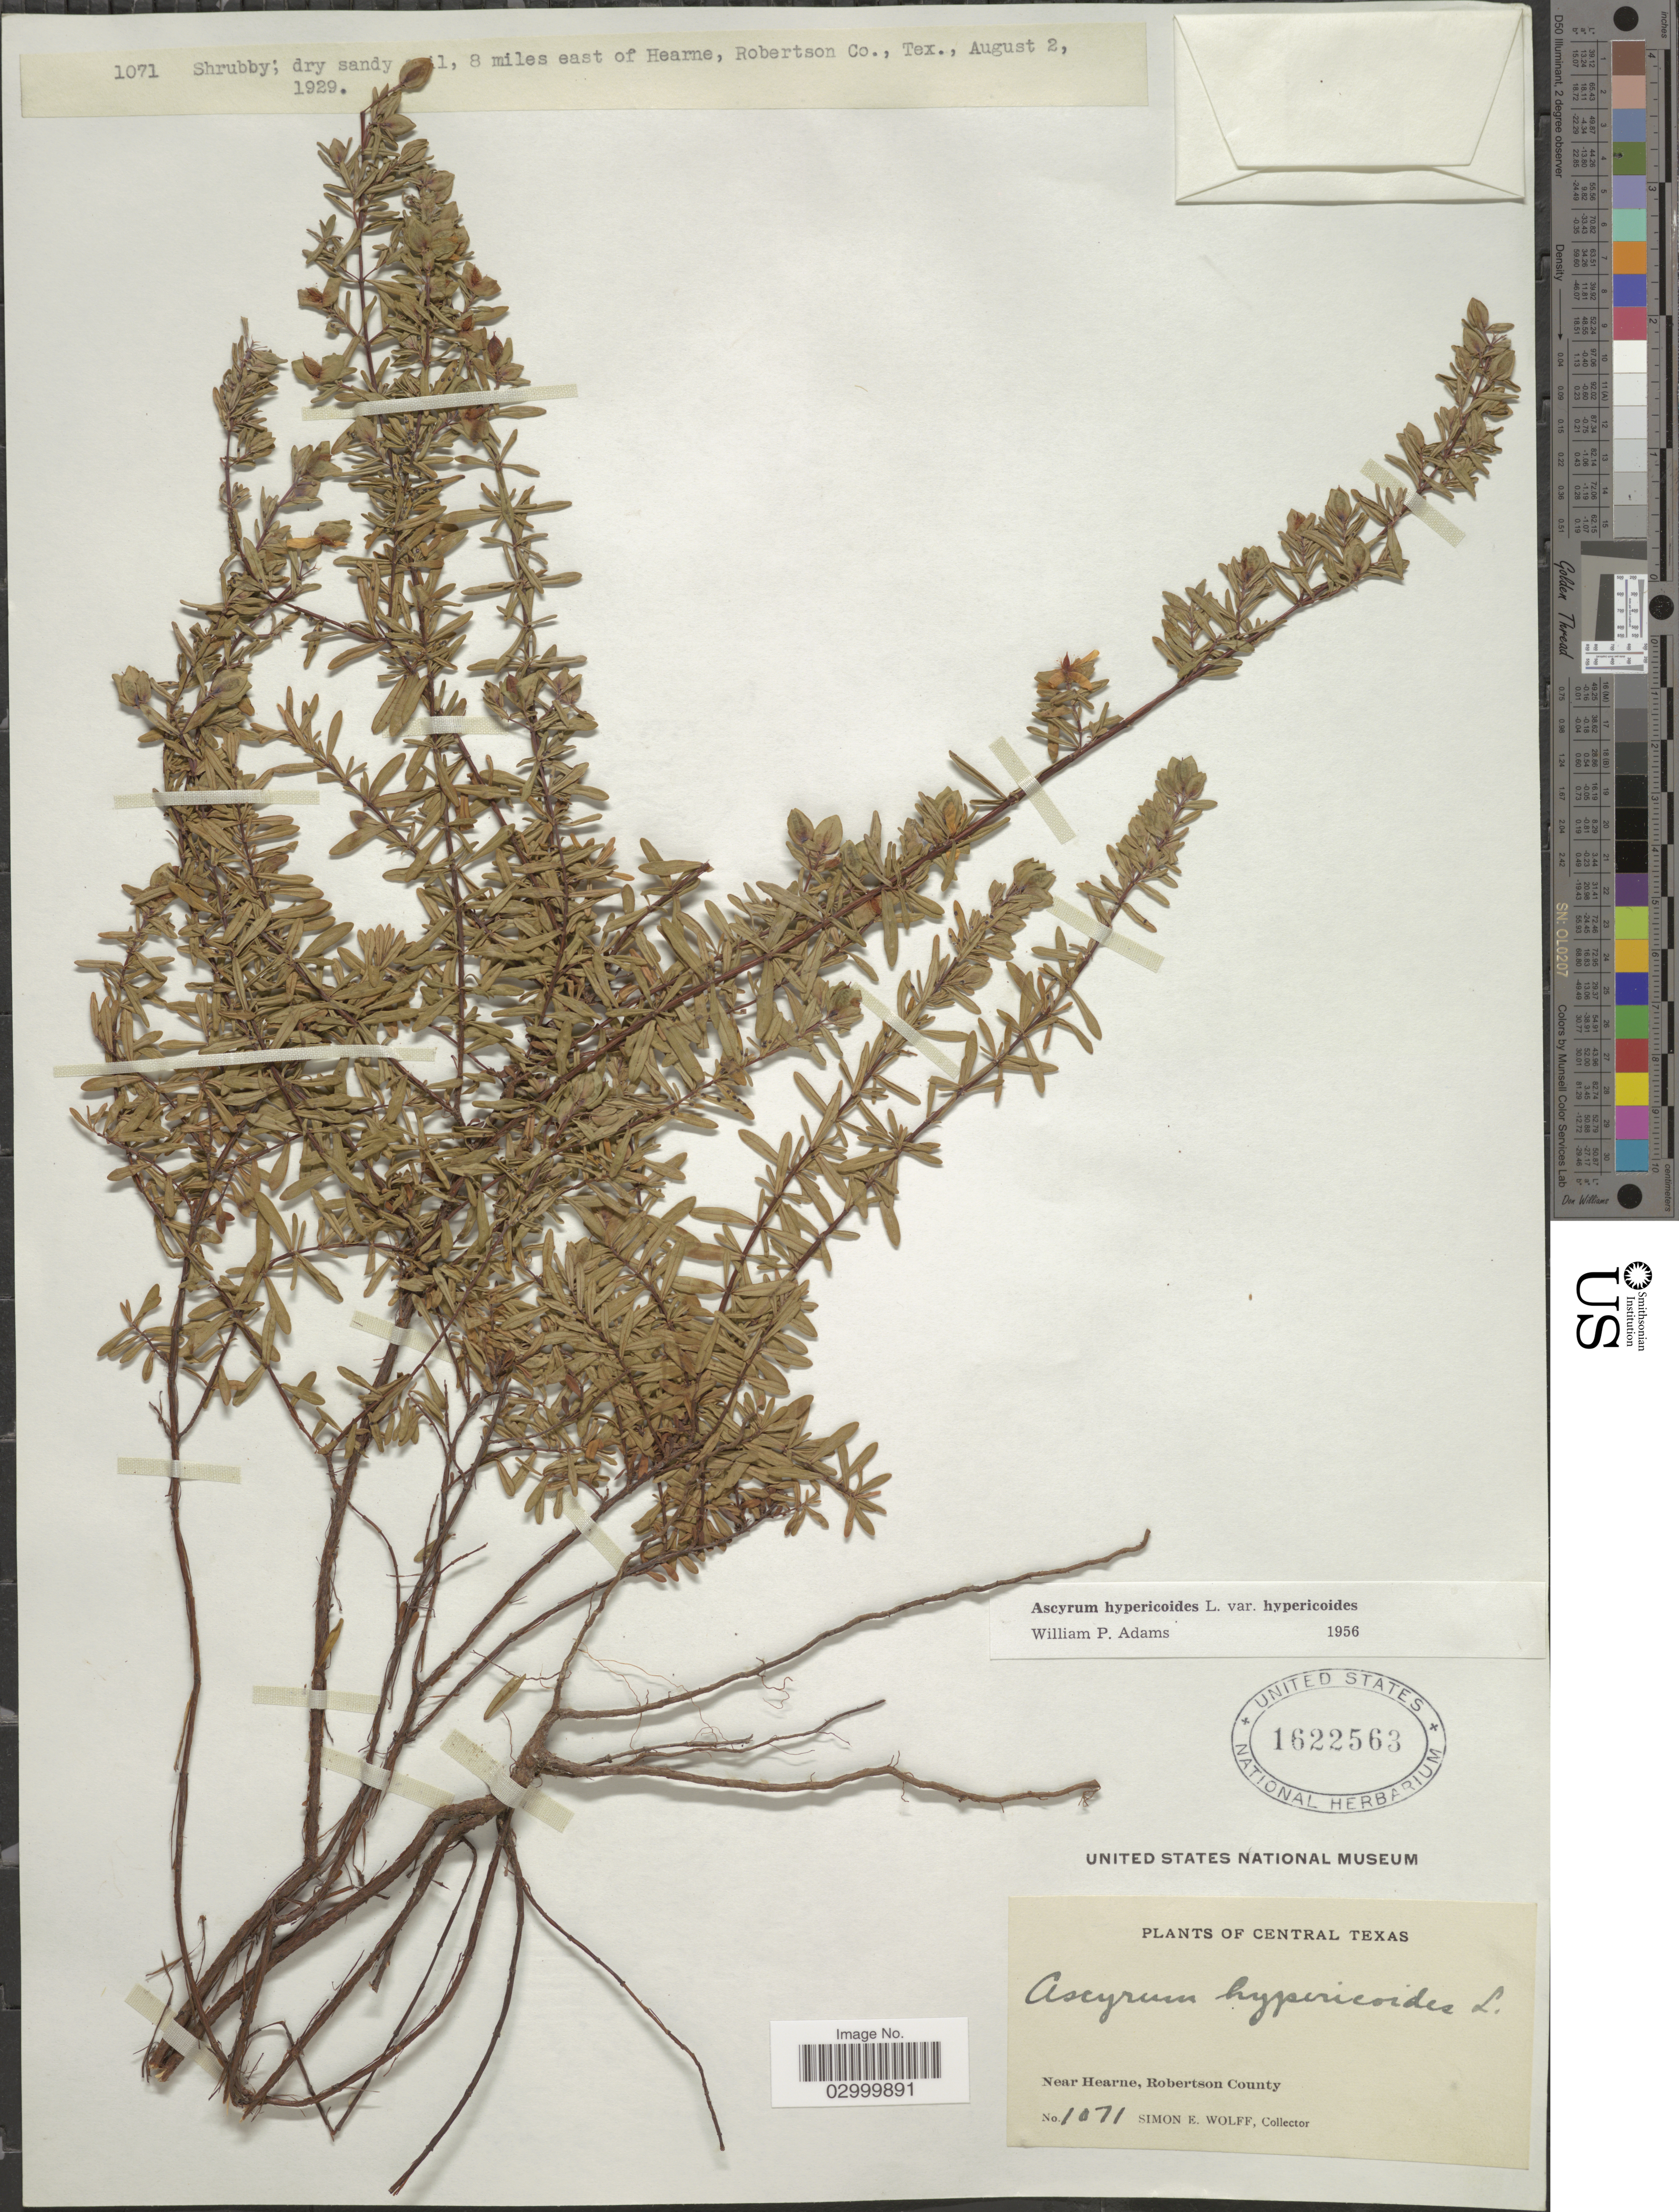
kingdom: Plantae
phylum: Tracheophyta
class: Magnoliopsida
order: Malpighiales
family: Hypericaceae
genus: Hypericum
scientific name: Hypericum hypericoides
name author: (L.) Crantz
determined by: Strong, Mark T., (BOT), Smithsonian Institution - National Museum of Natural History (UNITED STATES)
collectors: S. E. Wolff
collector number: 1071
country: United States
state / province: Texas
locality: Central Texas. Near Hearne, Robertson County.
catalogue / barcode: US 1622563